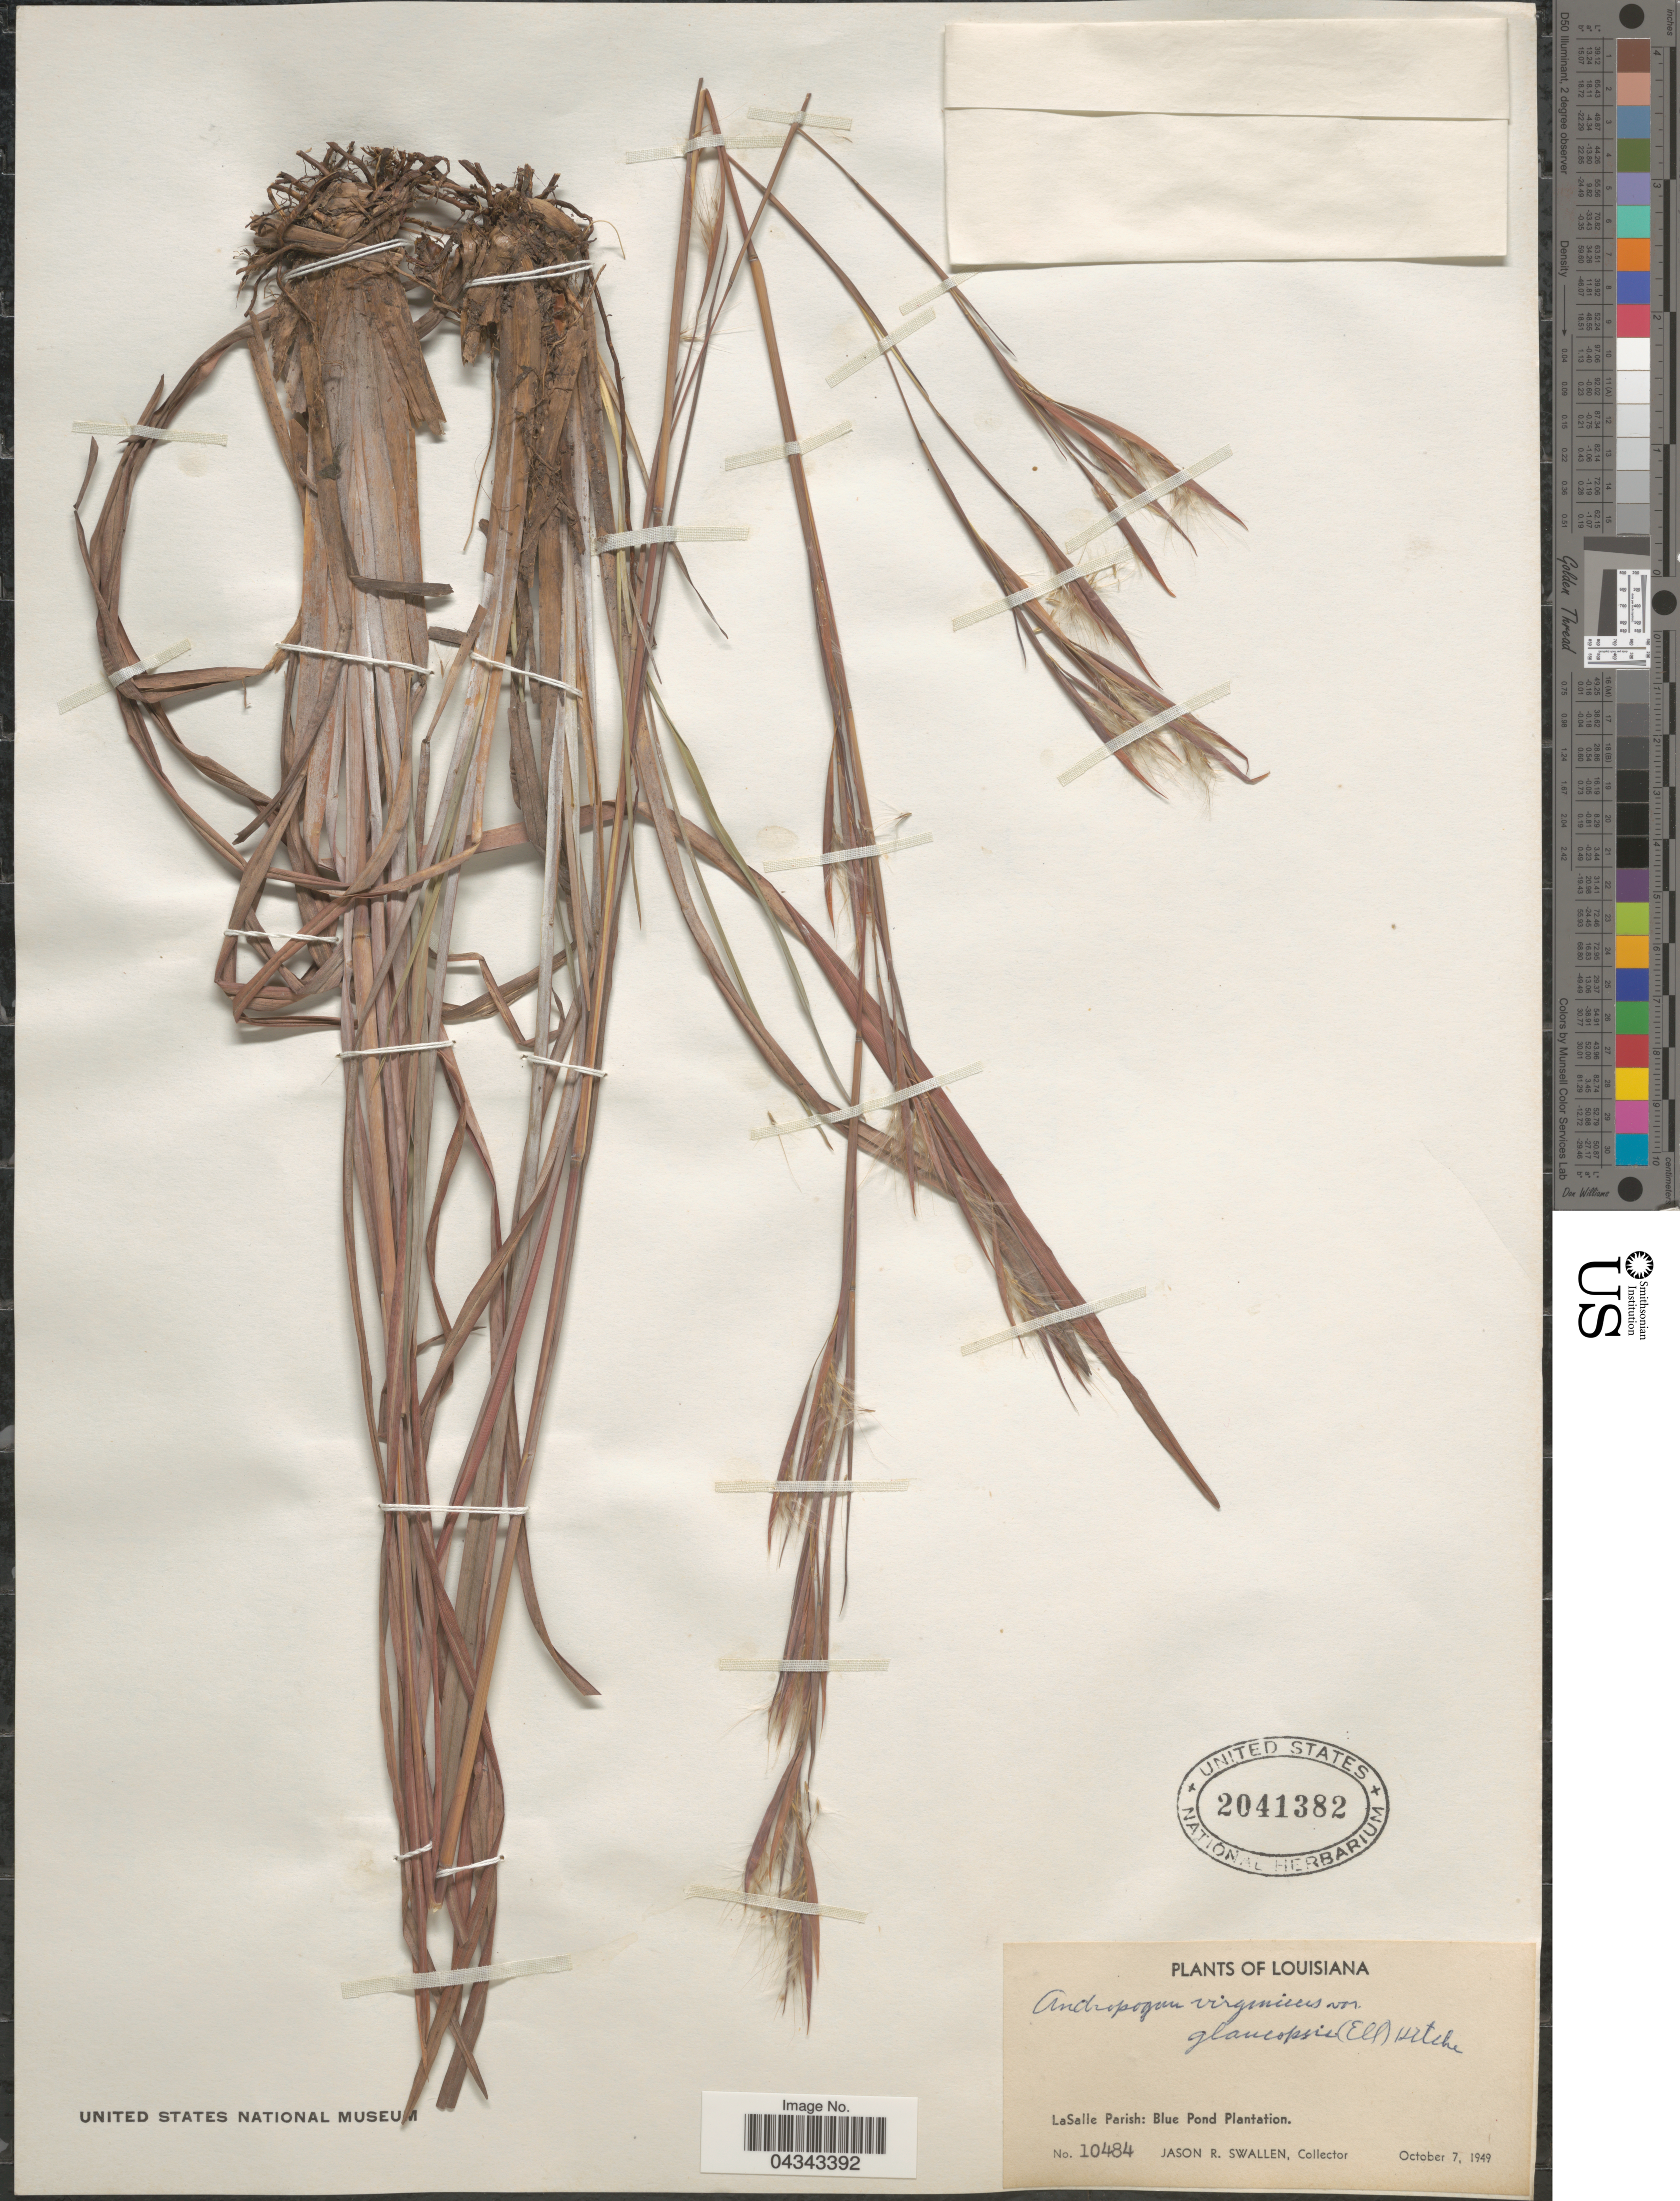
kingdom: Plantae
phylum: Tracheophyta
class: Liliopsida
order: Poales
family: Poaceae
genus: Andropogon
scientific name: Andropogon glomeratus var. glaucopsis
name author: C. Mohr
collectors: J. R. Swallen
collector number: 10484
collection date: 1949-10-07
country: United States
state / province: Louisiana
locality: LaSalle Parish: Blue Pond Plantation.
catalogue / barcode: US 2041382